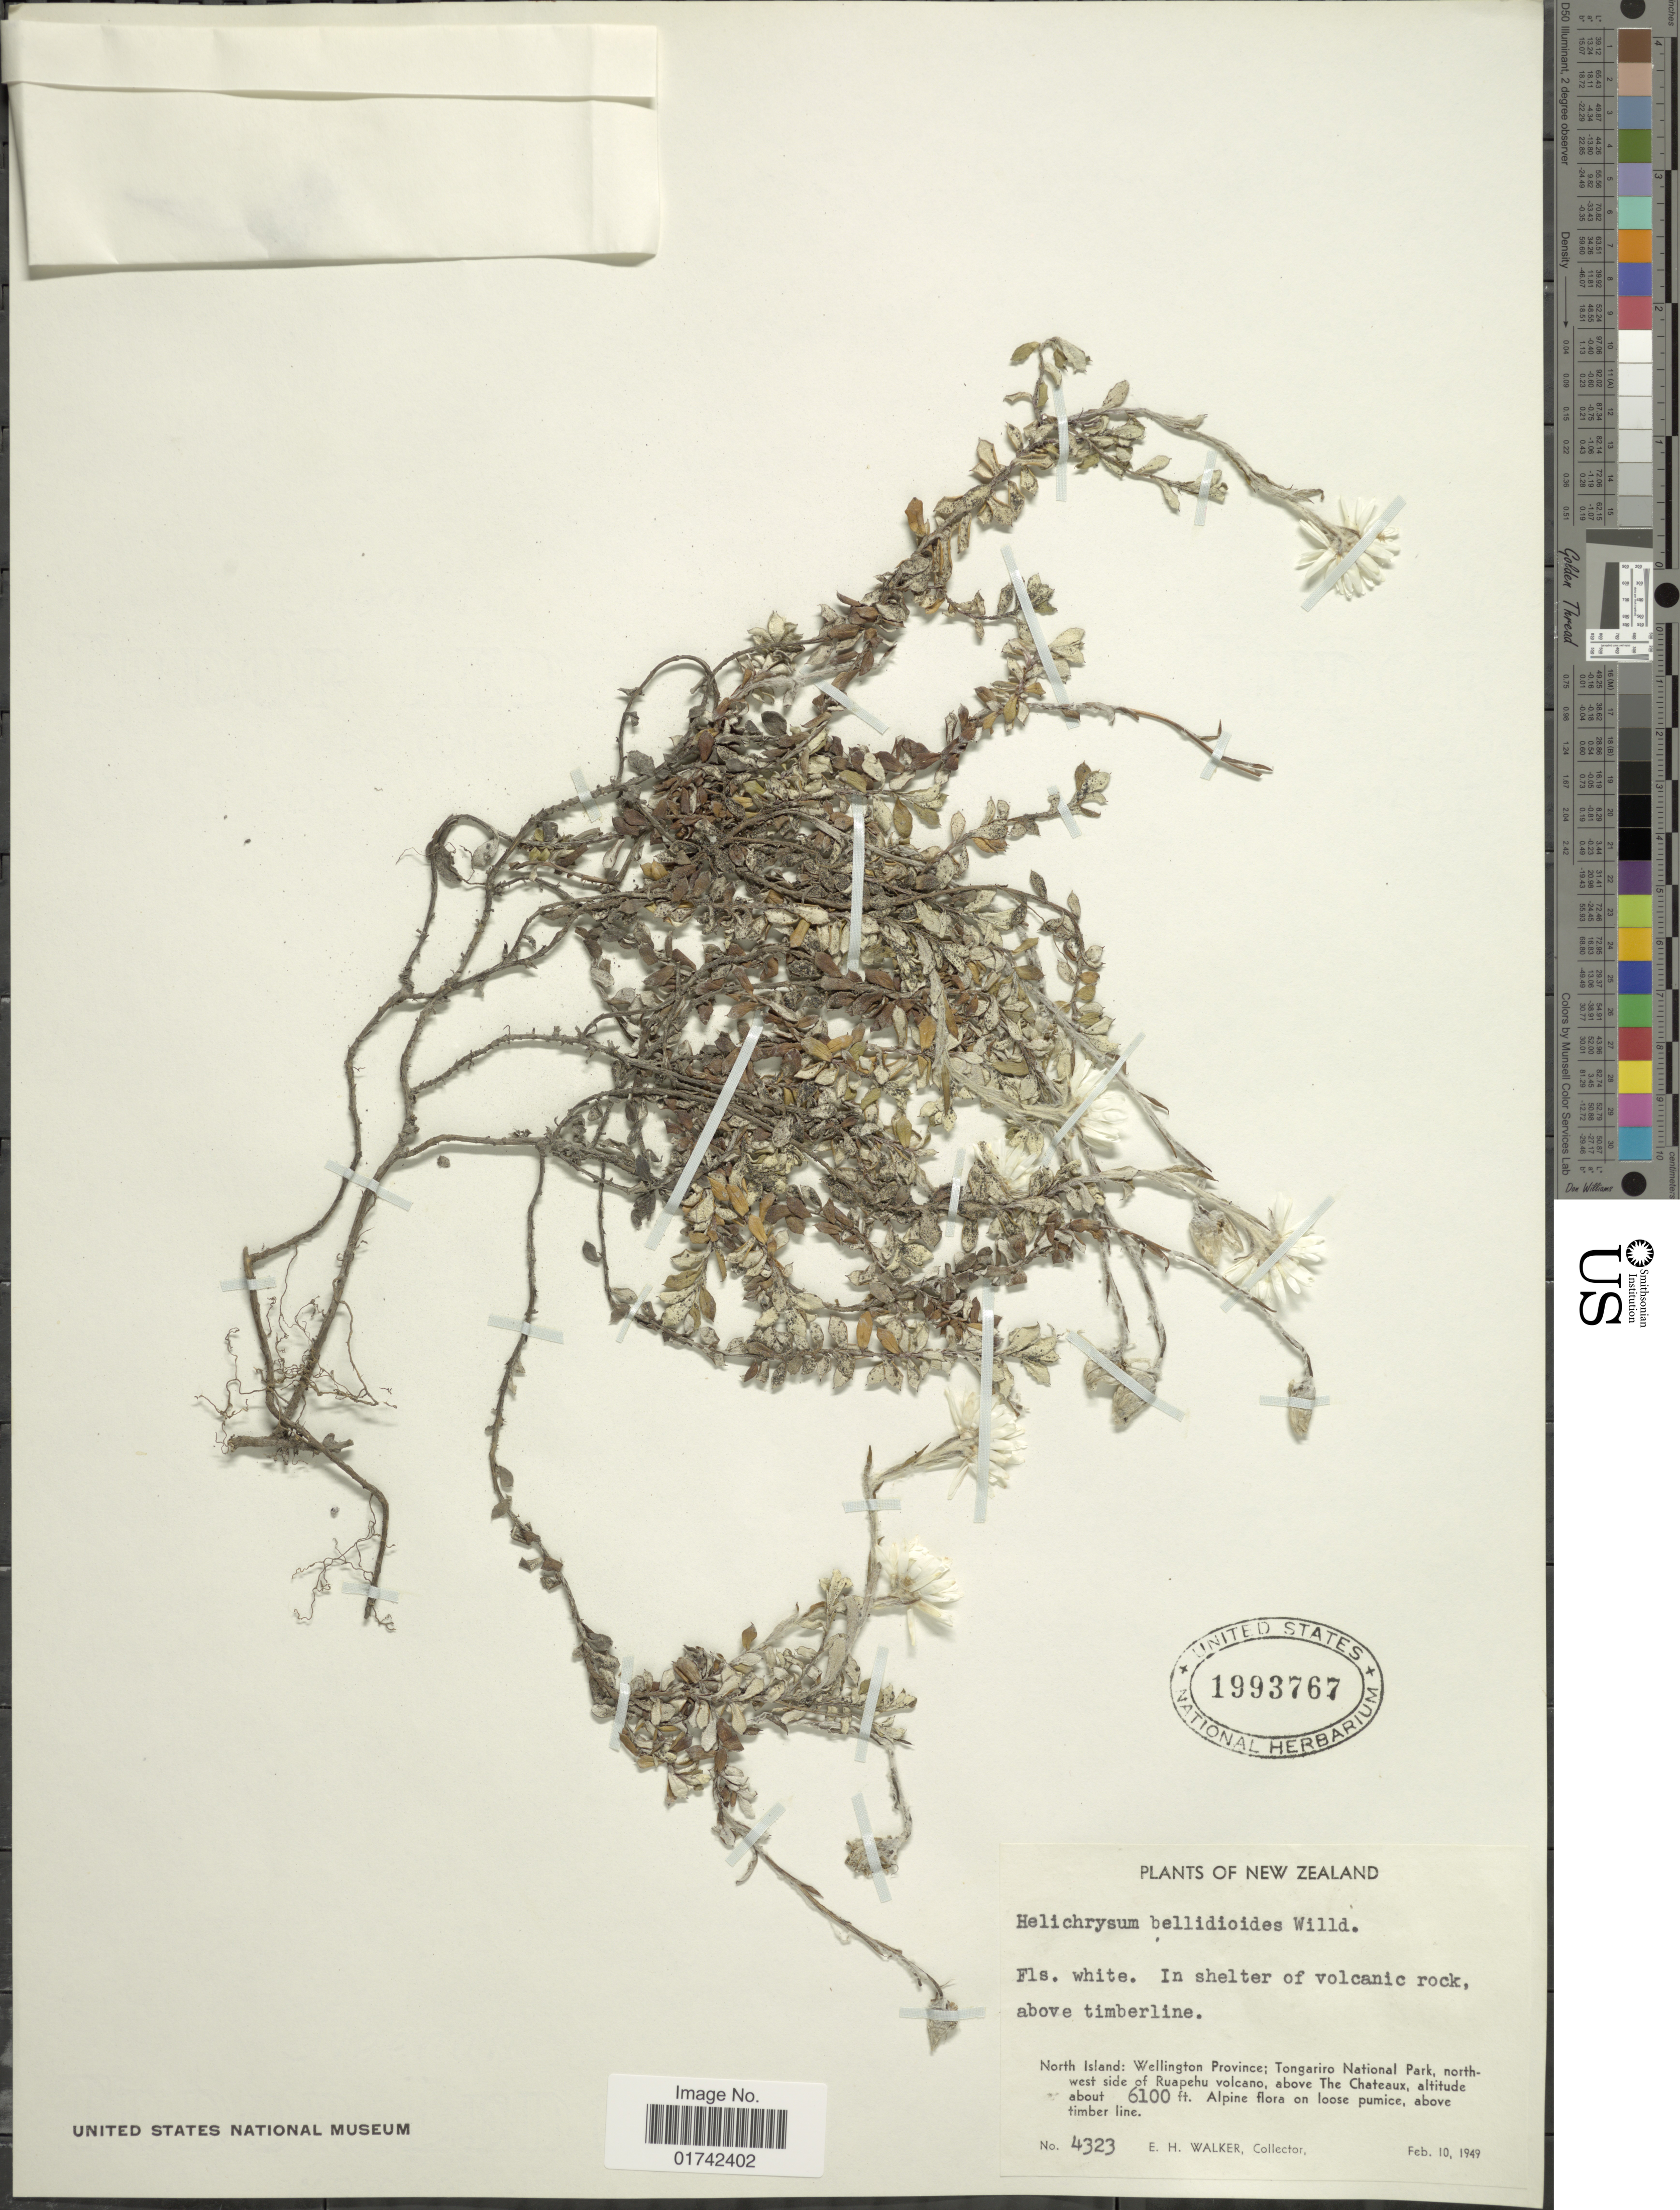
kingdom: Plantae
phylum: Tracheophyta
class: Magnoliopsida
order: Asterales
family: Asteraceae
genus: Helichrysum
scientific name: Helichrysum bellidioides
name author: A. Cunn.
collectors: E. H. Walker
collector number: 4323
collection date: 1949-02-10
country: New Zealand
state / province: Wellington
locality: North Island, Tongariro National Park, northwest side of Ruapehu volcano, above the Chateaux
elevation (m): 1859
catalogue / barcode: US 1993767